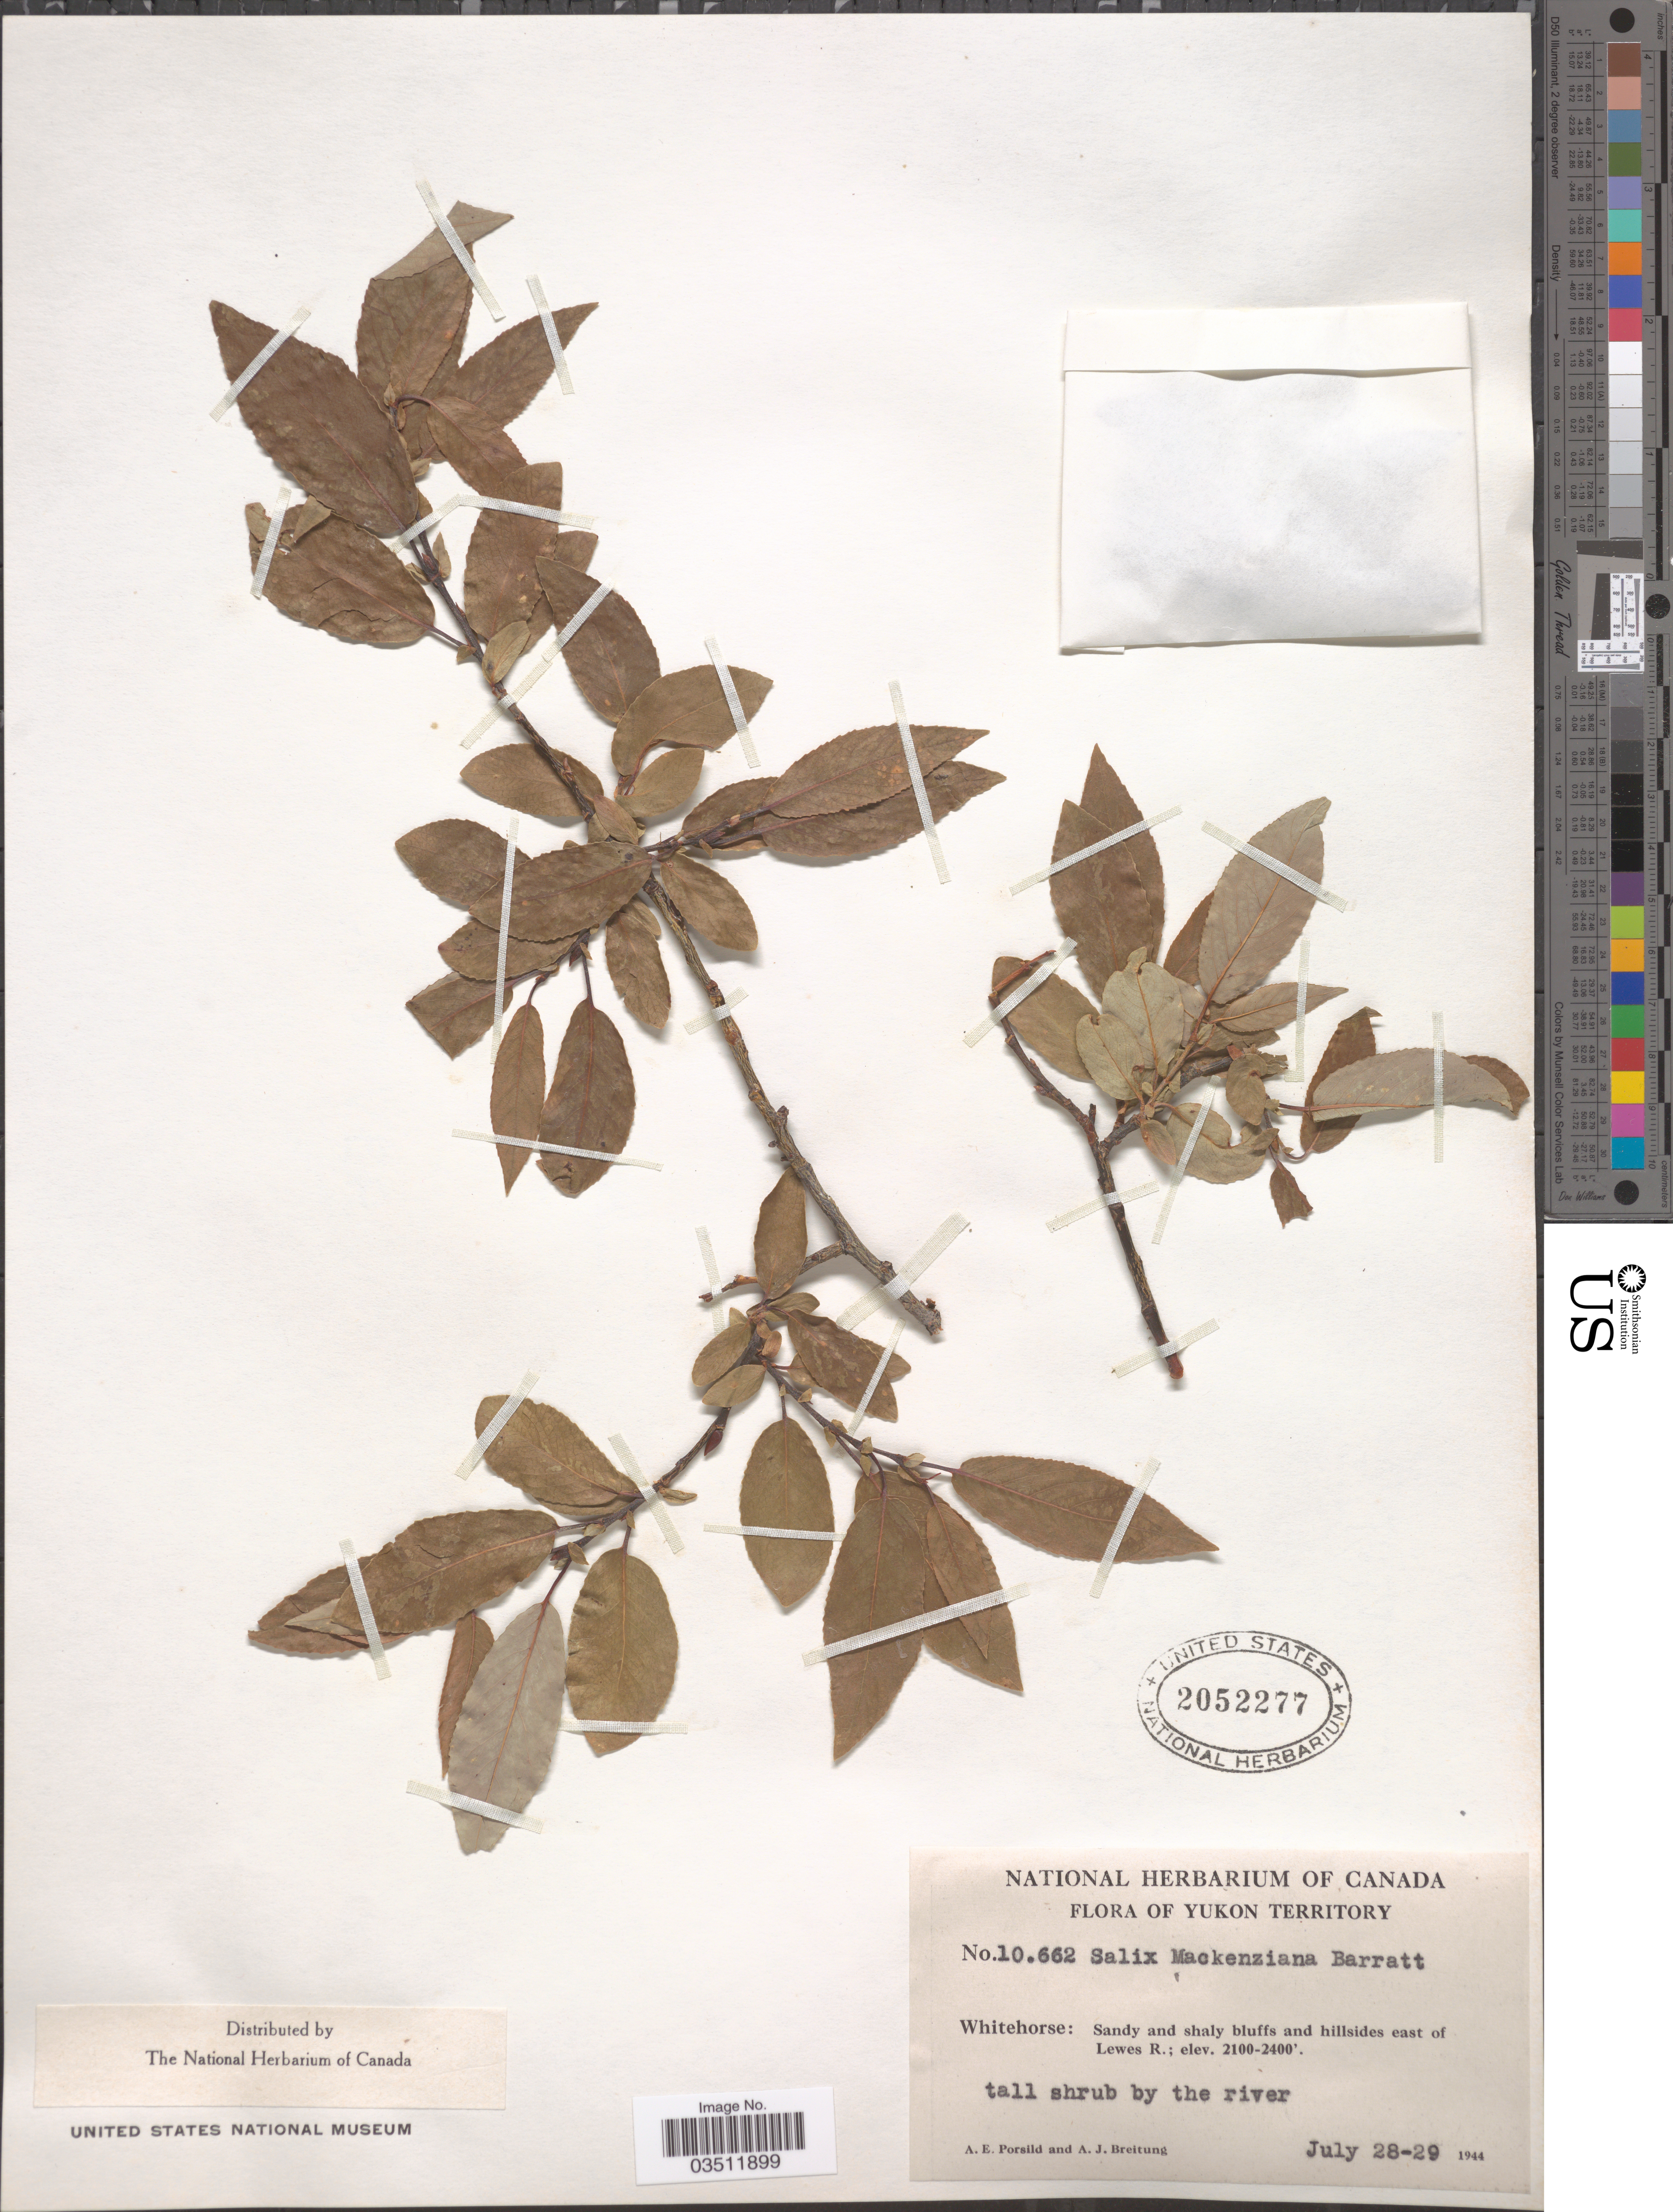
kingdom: Plantae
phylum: Tracheophyta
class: Magnoliopsida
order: Malpighiales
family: Salicaceae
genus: Salix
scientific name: Salix mackenziana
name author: (Hook.) Barratt ex Hook.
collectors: A. E. Porsild & A. Breitung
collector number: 10662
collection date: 1944-07-28/1944-07-29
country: Canada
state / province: Yukon Territory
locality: Whitehorse: Sandy and shaly bluffs and hillsides east of Lewes R.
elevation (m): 640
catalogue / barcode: US 2052277